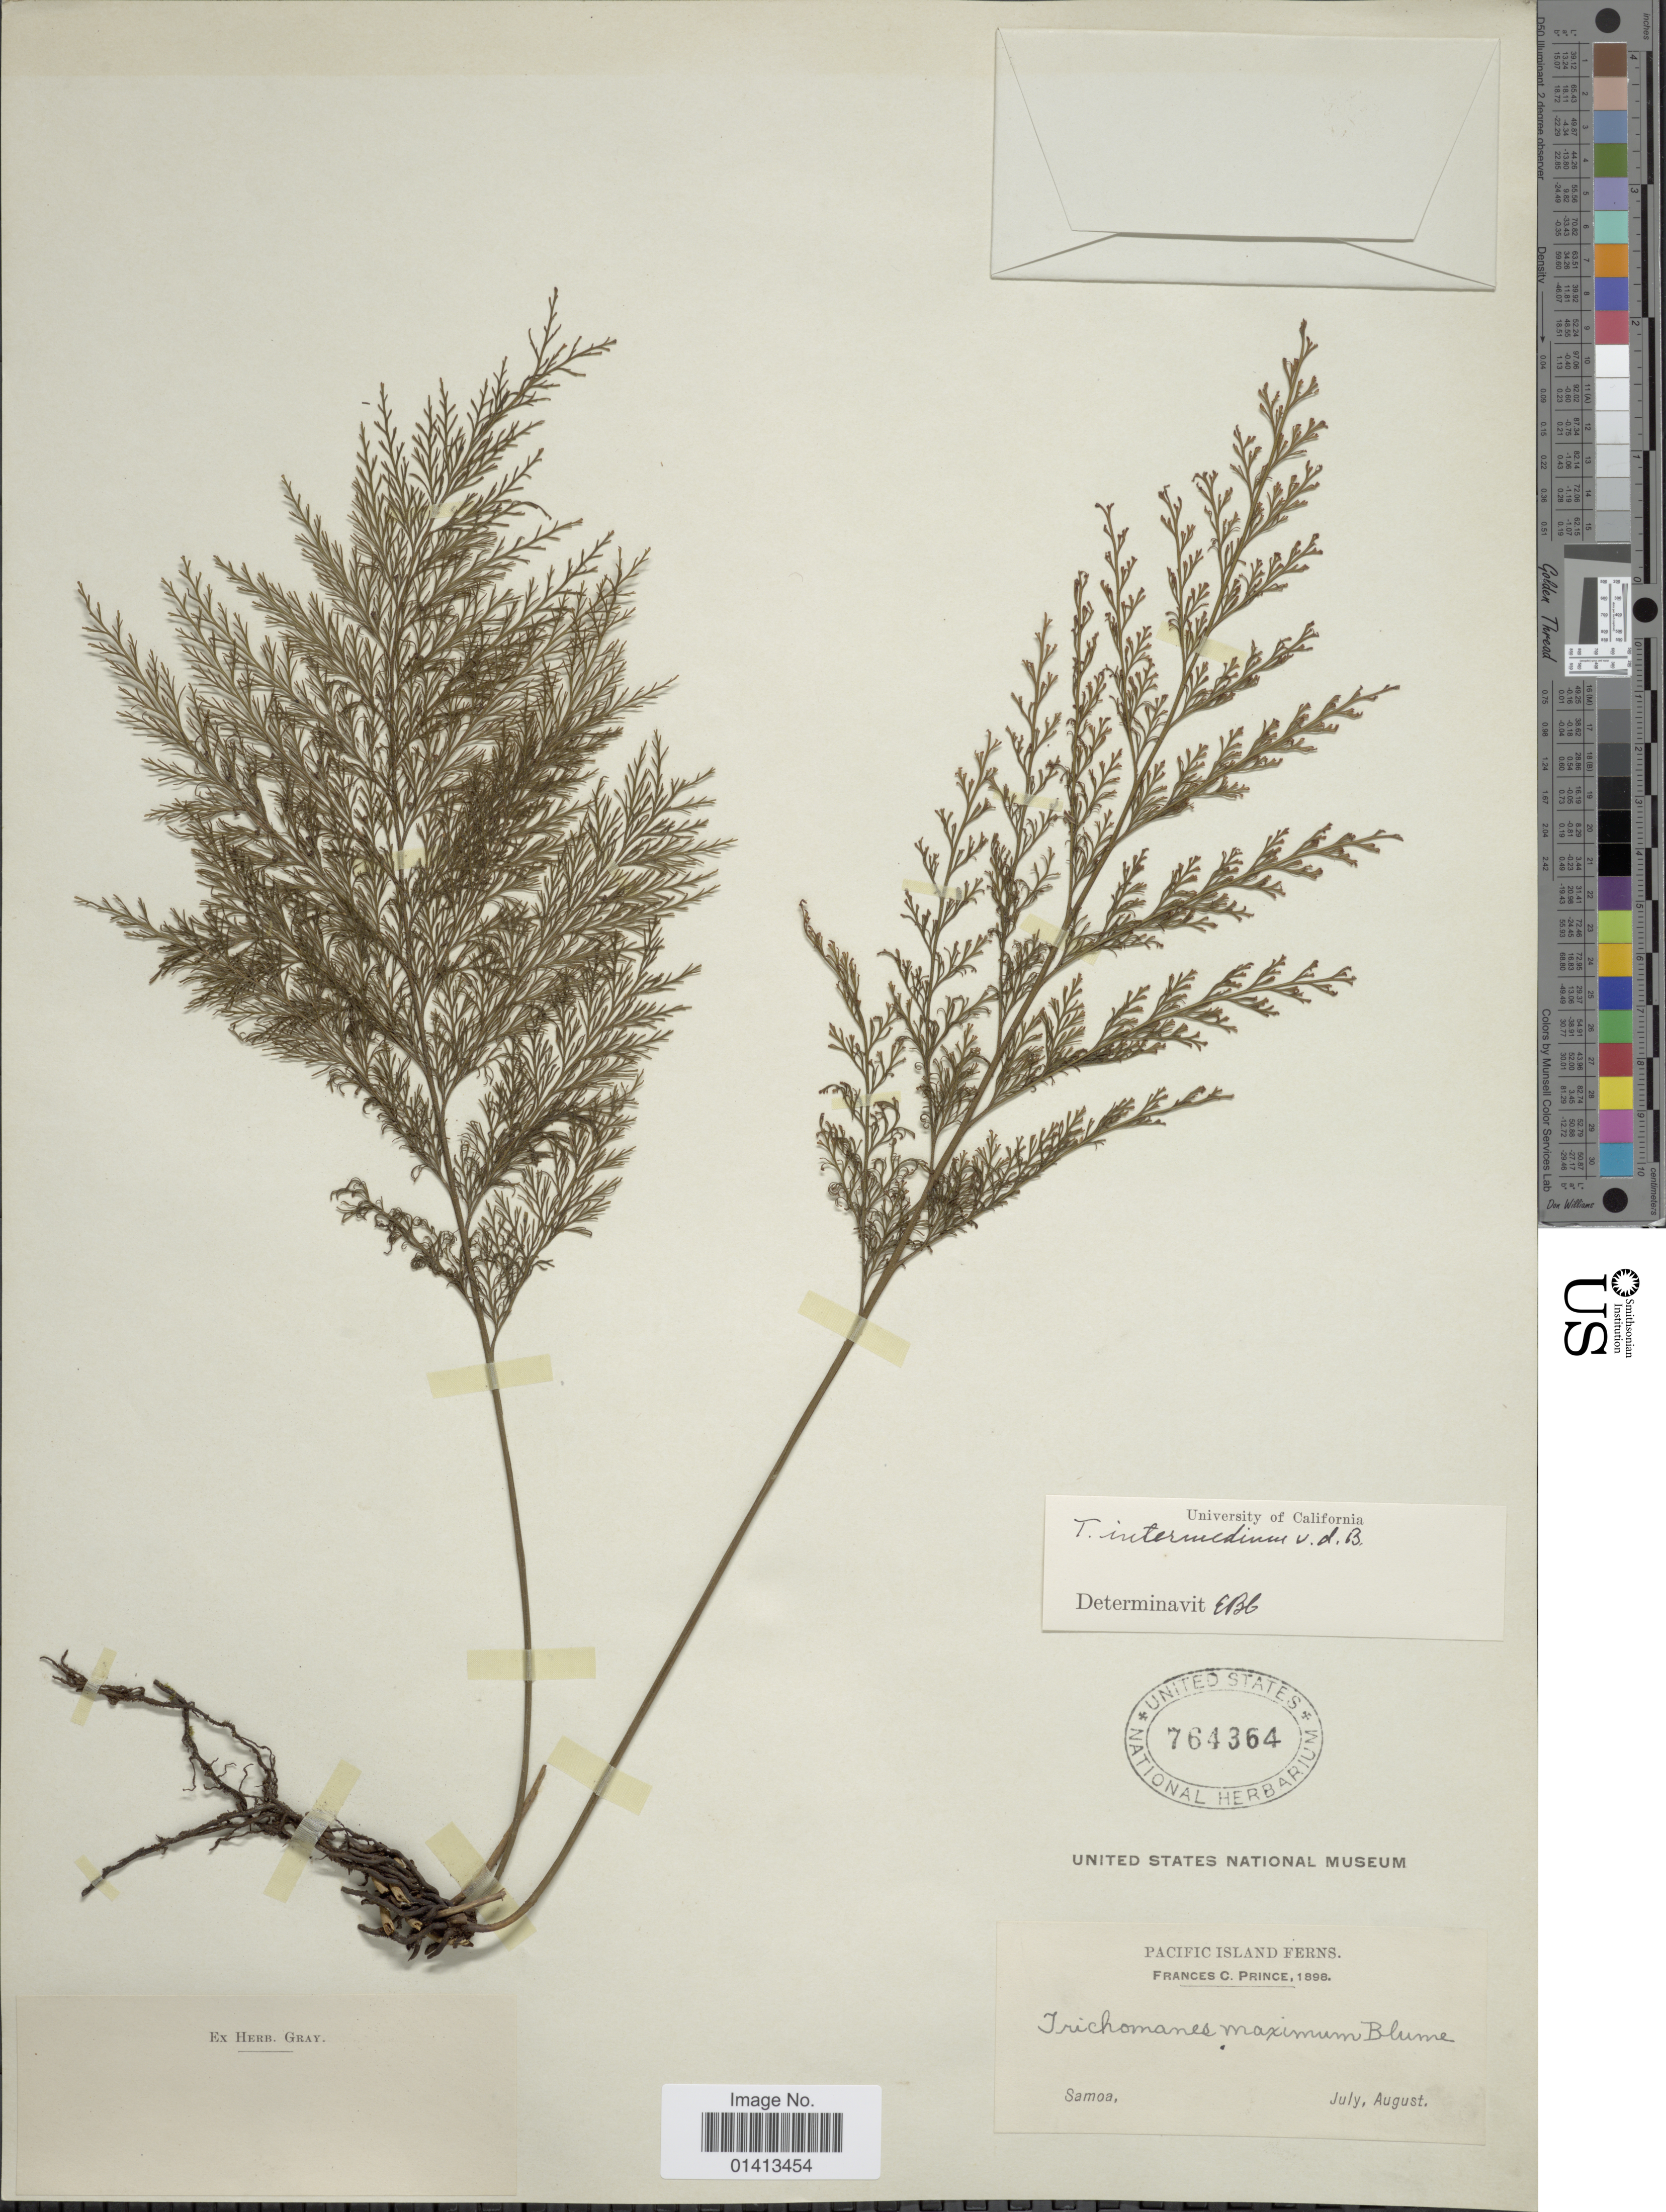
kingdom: Plantae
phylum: Tracheophyta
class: Polypodiopsida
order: Hymenophyllales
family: Hymenophyllaceae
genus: Crepidomanes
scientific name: Crepidomanes intermedium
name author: (Bosch) Ebihara & K. Iwats.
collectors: F. Prince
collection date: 1898-07/1898-08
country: American Samoa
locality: Pacific Island, Samoa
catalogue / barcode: US 764364